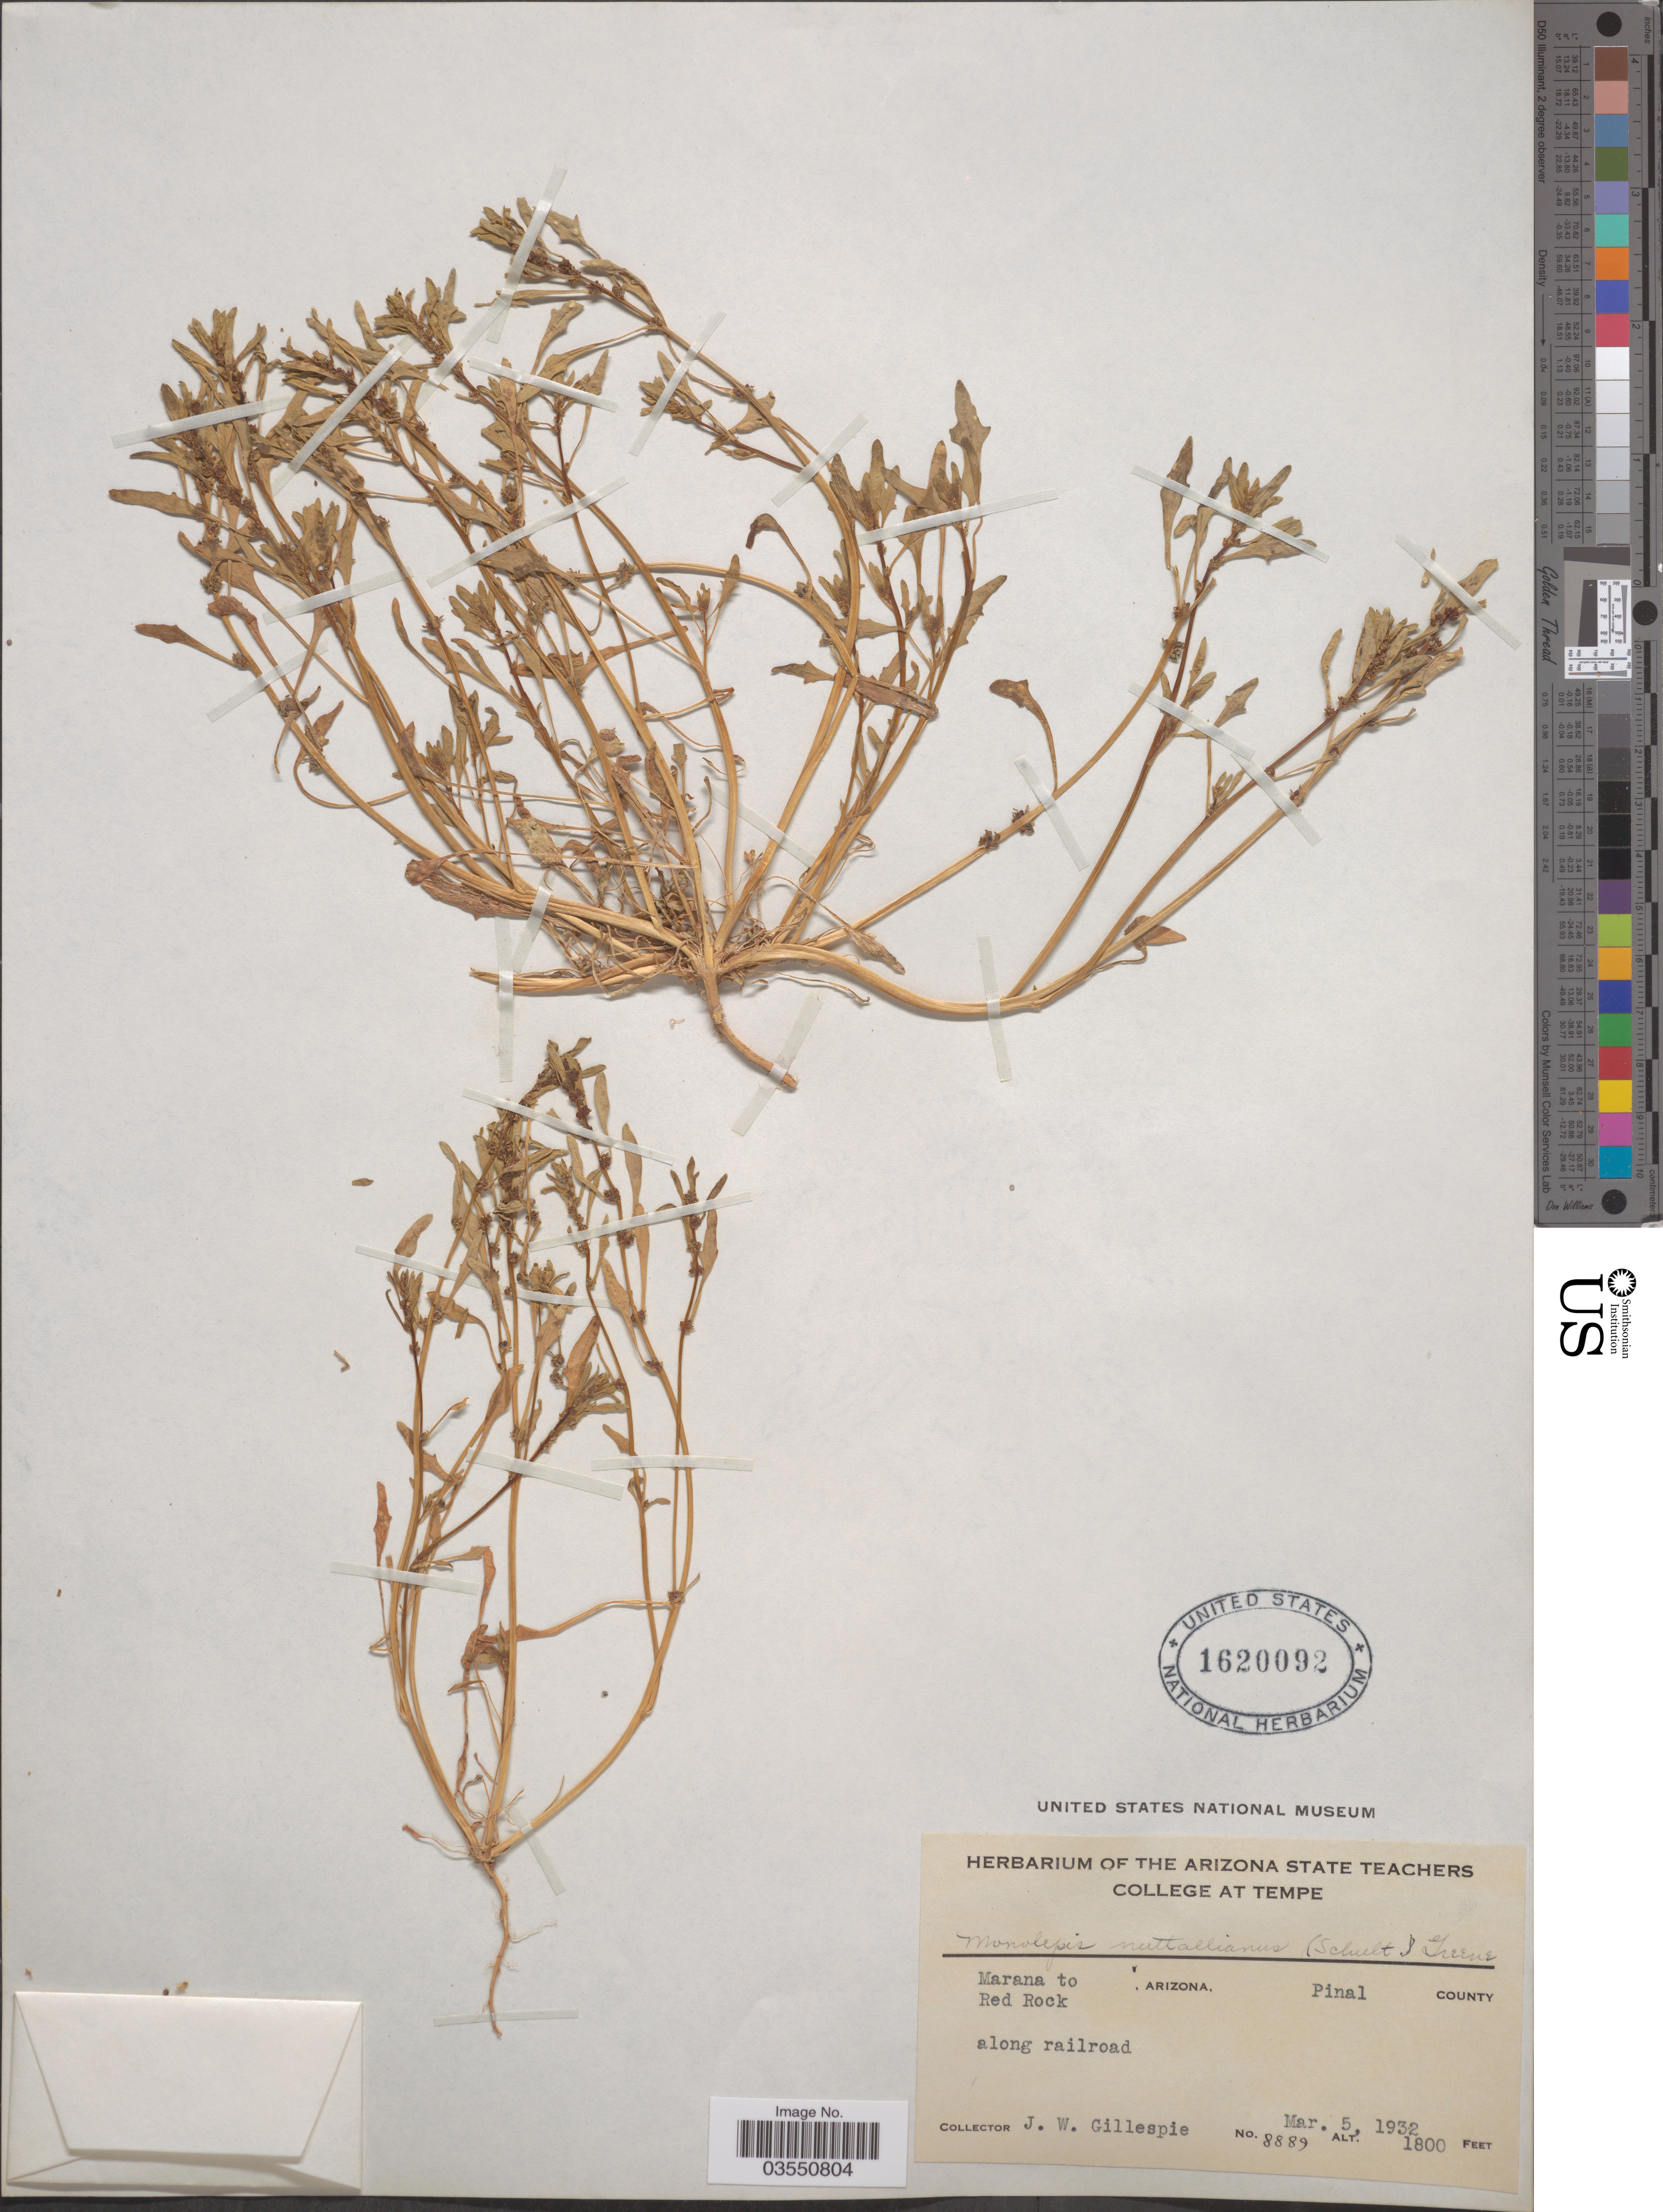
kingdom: Plantae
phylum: Tracheophyta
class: Magnoliopsida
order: Caryophyllales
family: Amaranthaceae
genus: Blitum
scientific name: Blitum nuttallianum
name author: Schult.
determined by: U.S. National Herbarium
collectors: J. W. Gillespie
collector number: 8889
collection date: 1932-03-05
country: United States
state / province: Arizona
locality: Marana to Red Rock. Pinal County. Along railroad.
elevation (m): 549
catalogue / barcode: US 1620092